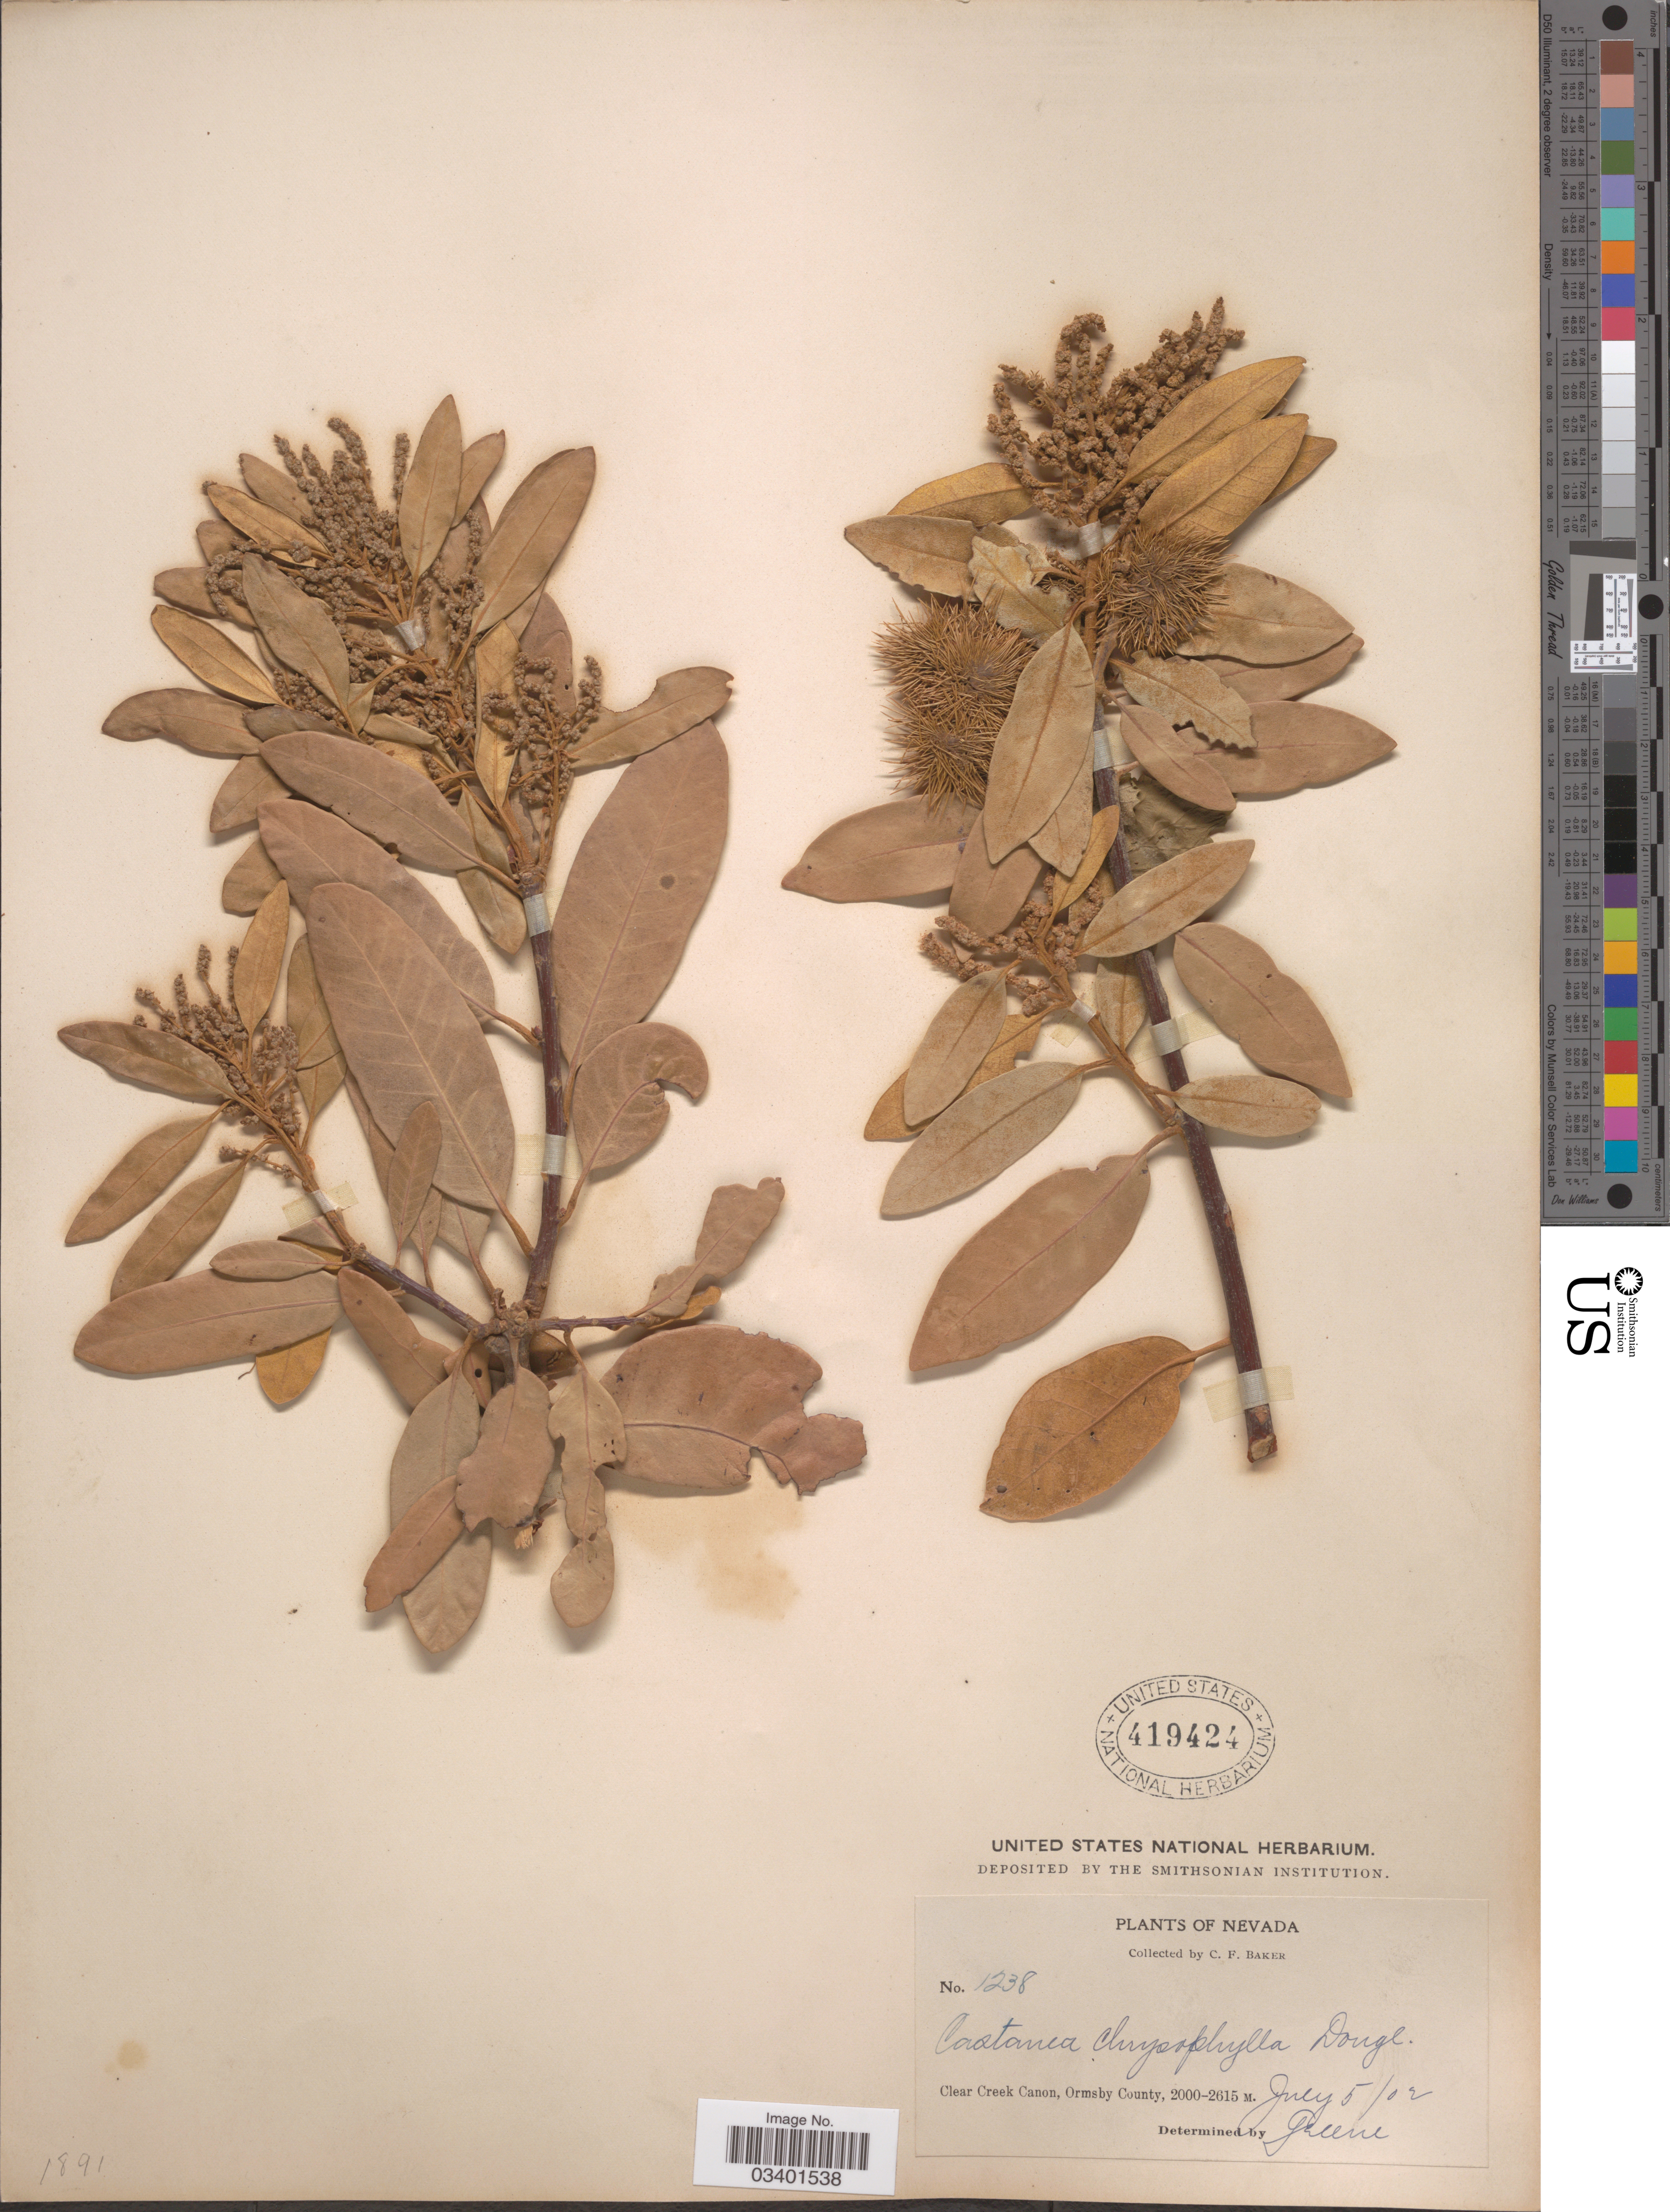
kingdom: Plantae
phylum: Tracheophyta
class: Magnoliopsida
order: Fagales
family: Fagaceae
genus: Chrysolepis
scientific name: Chrysolepis sempervirens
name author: (Kellogg) Hjelmq.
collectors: C. F. Baker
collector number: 1238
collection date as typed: Transcribed d/m/y: 5/7/2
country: United States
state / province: Nevada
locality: Clear Creek Canon, Ormsby County.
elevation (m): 2000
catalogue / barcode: US 419424